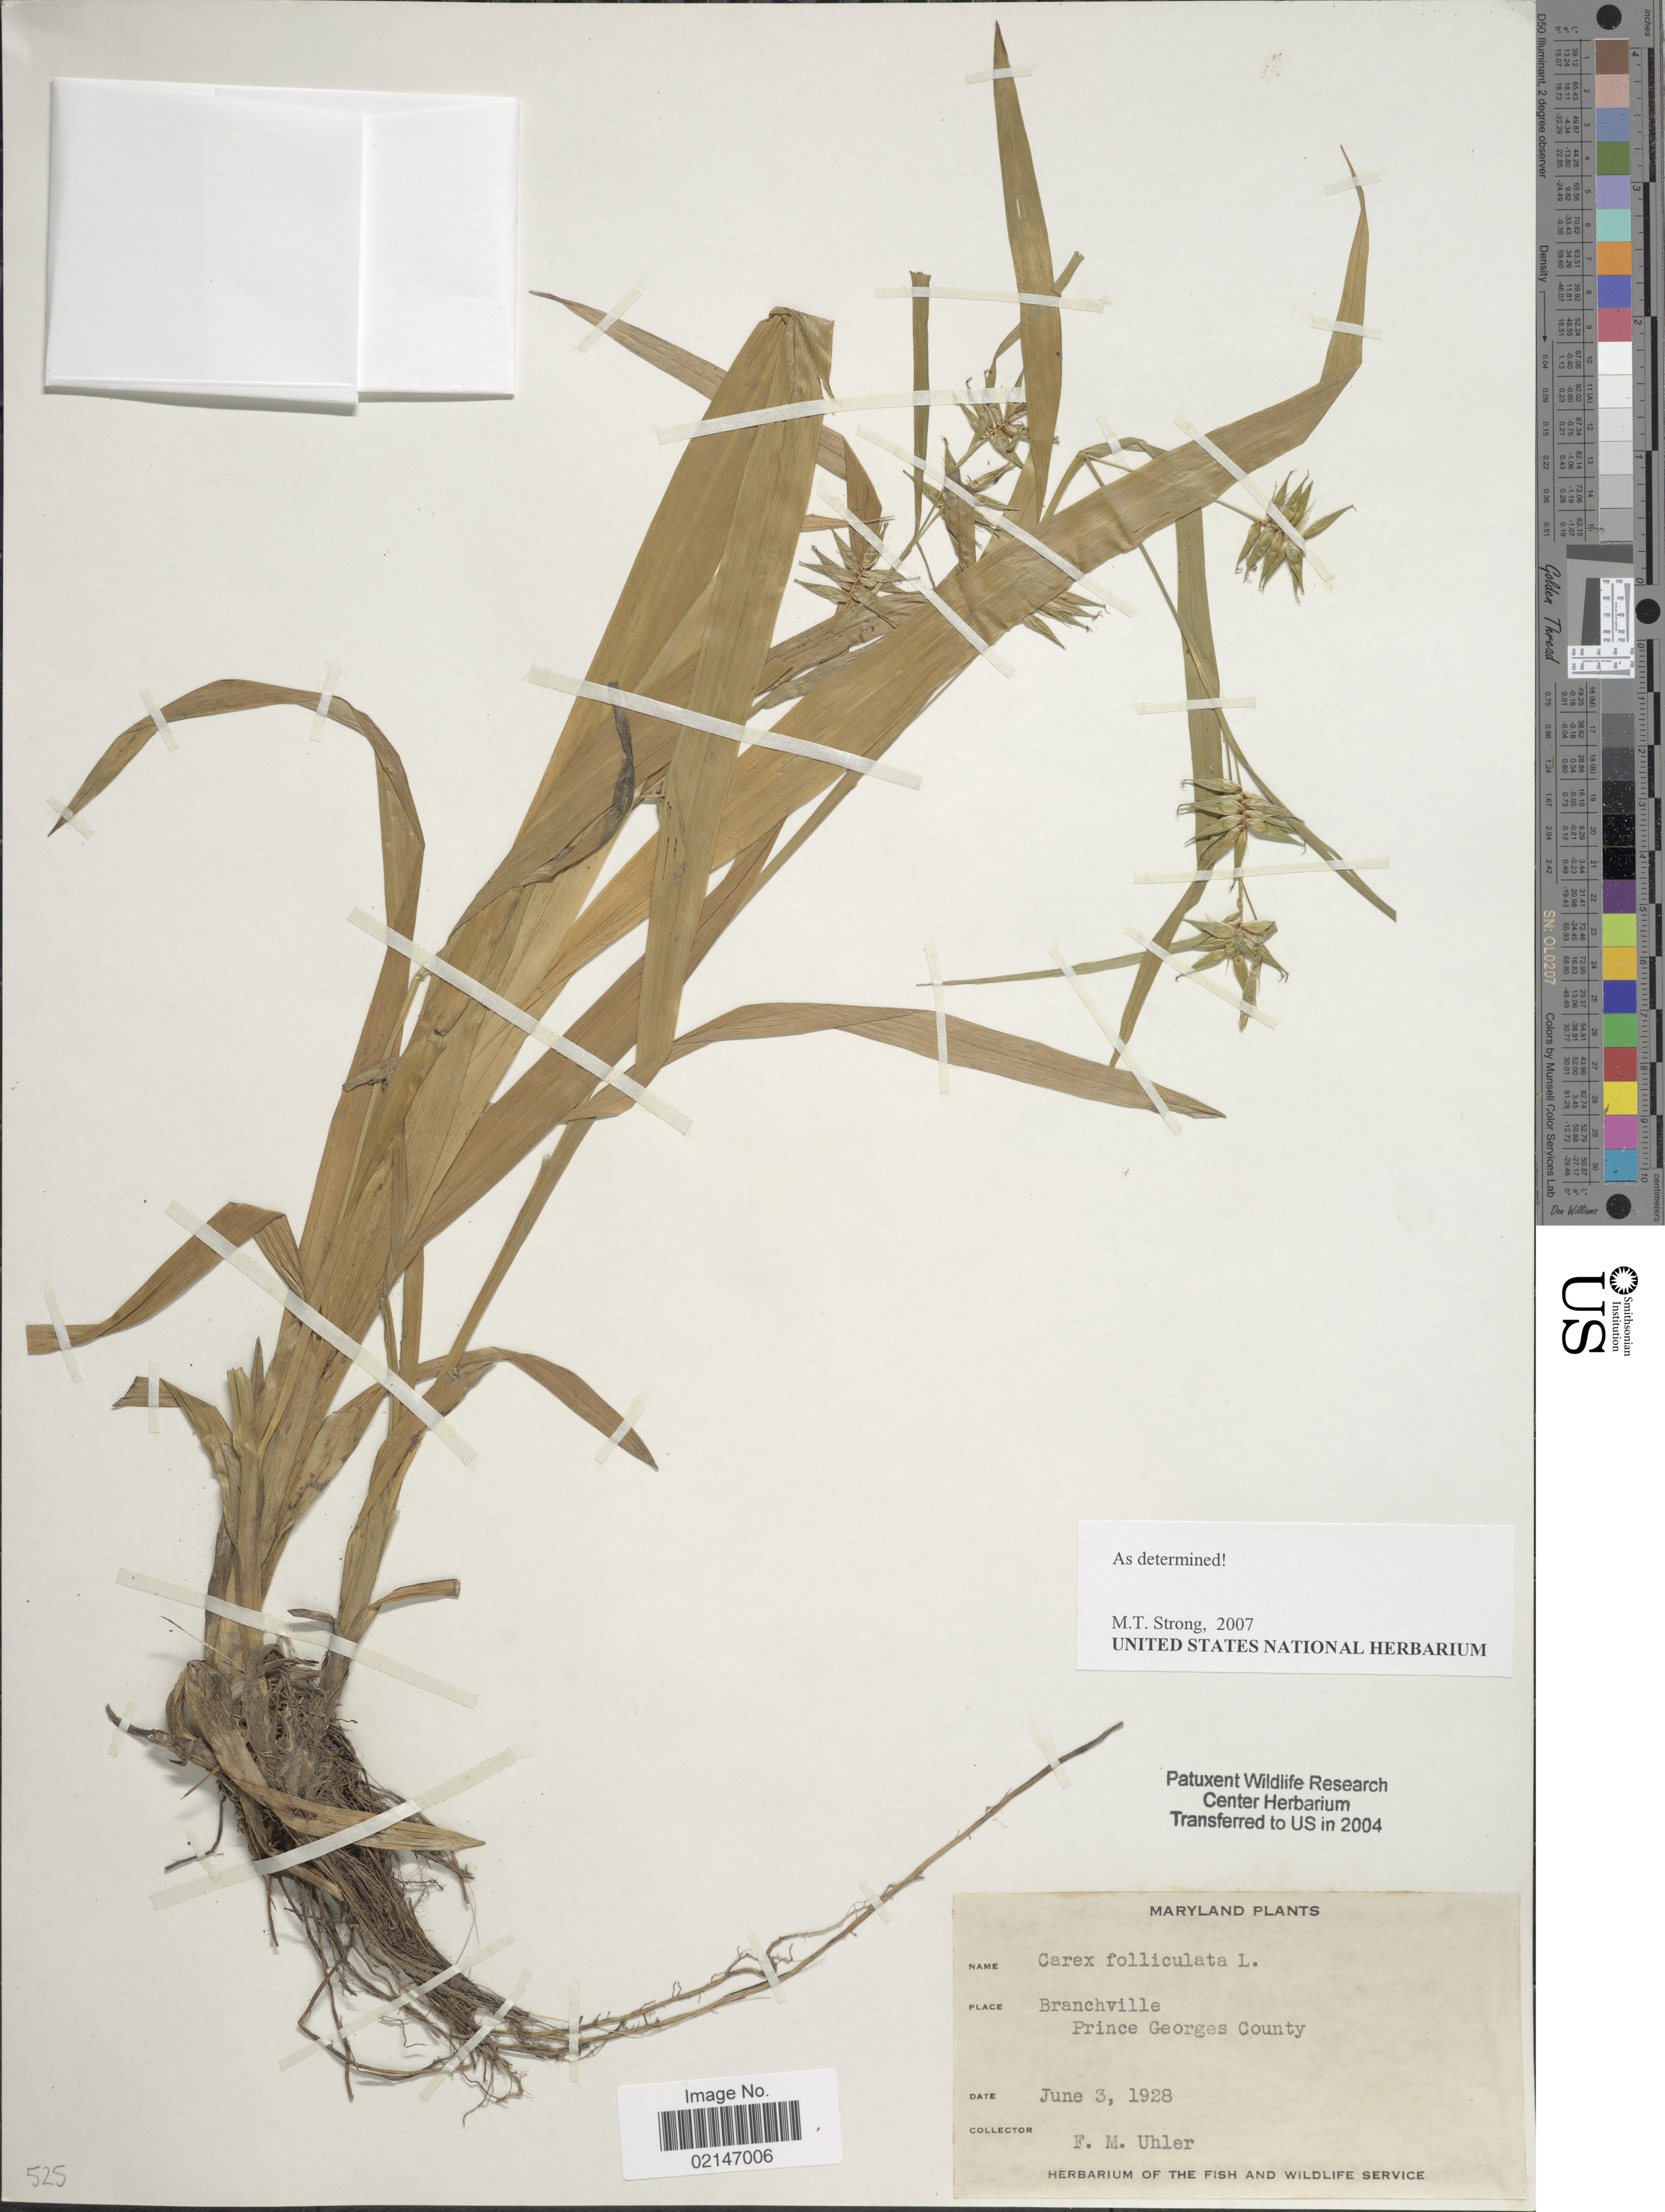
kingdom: Plantae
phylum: Tracheophyta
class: Liliopsida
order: Poales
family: Cyperaceae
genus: Carex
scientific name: Carex folliculata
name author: L.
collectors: F. M. Uhler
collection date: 1928-06-03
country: United States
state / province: Maryland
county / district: Prince George's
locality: Branchville, Prince Georges County